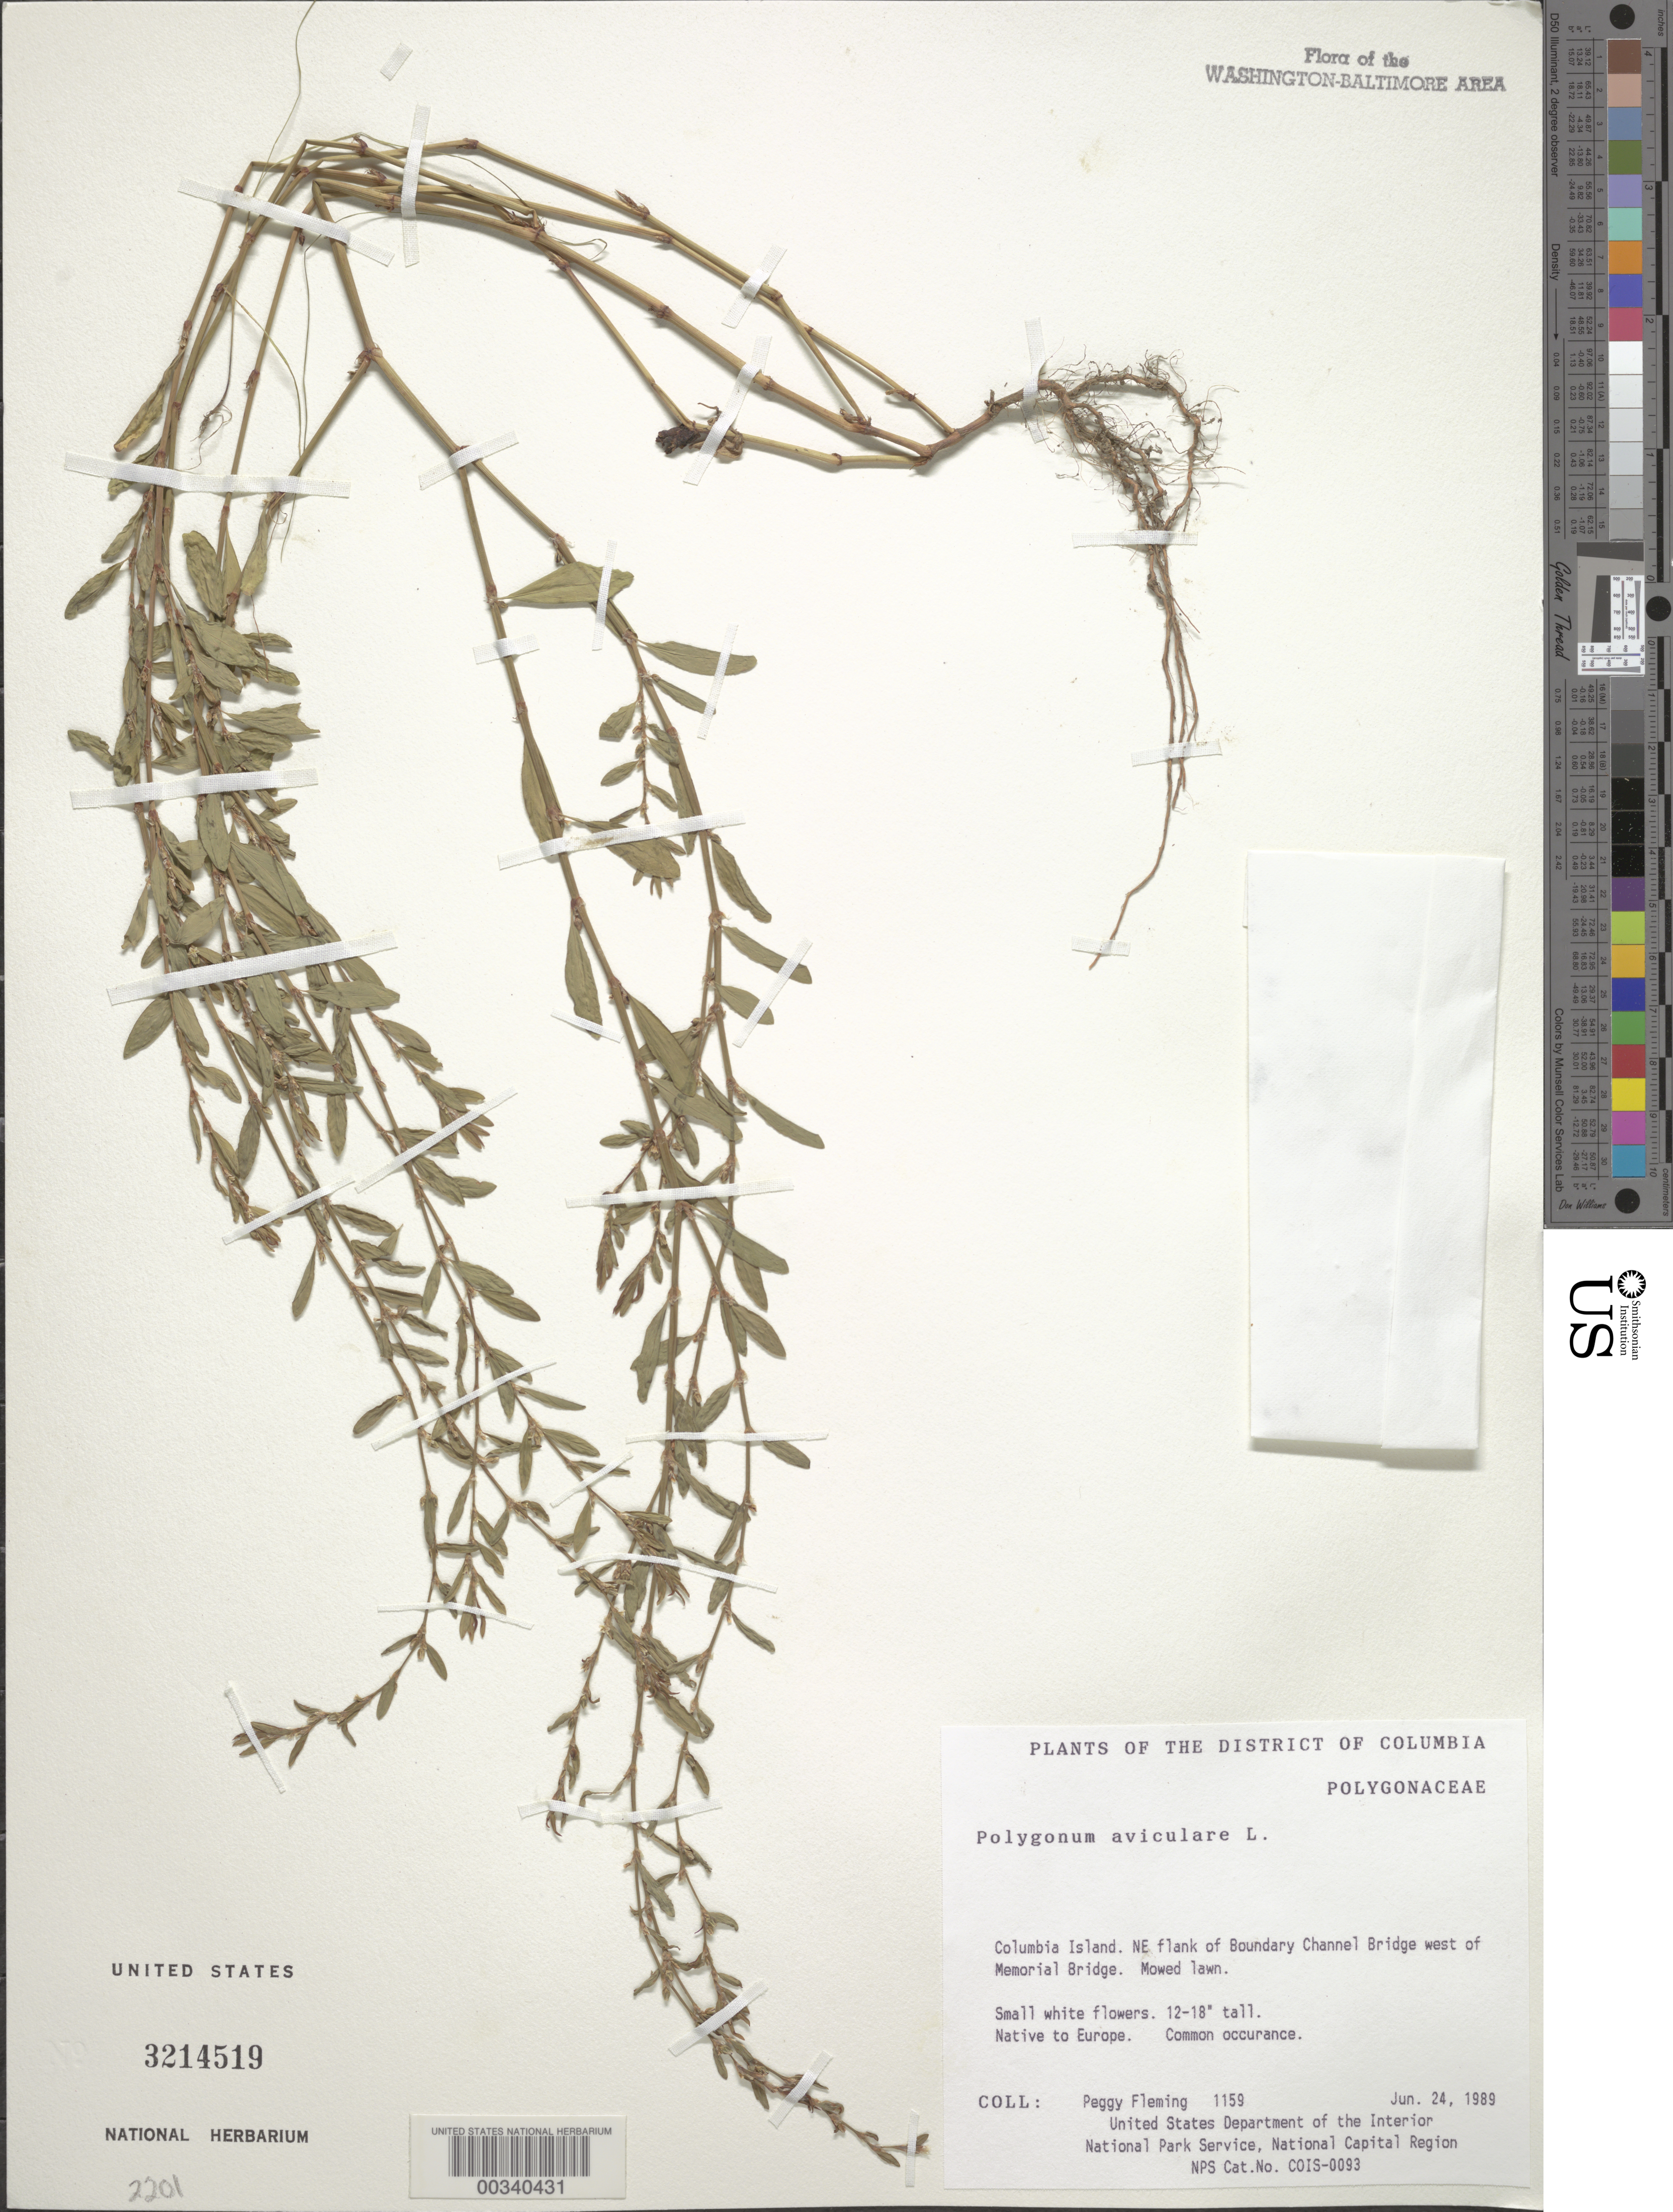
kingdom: Plantae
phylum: Tracheophyta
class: Magnoliopsida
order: Caryophyllales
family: Polygonaceae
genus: Polygonum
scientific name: Polygonum aviculare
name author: L.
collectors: P. Fleming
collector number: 1159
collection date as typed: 24 Jun 1989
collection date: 1989-06-24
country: United States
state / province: District of Columbia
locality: Columbia Island, NE flank of Boundary Channel Bridge W of Memorial Bridge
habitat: Mowed lawn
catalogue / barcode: US 3214519